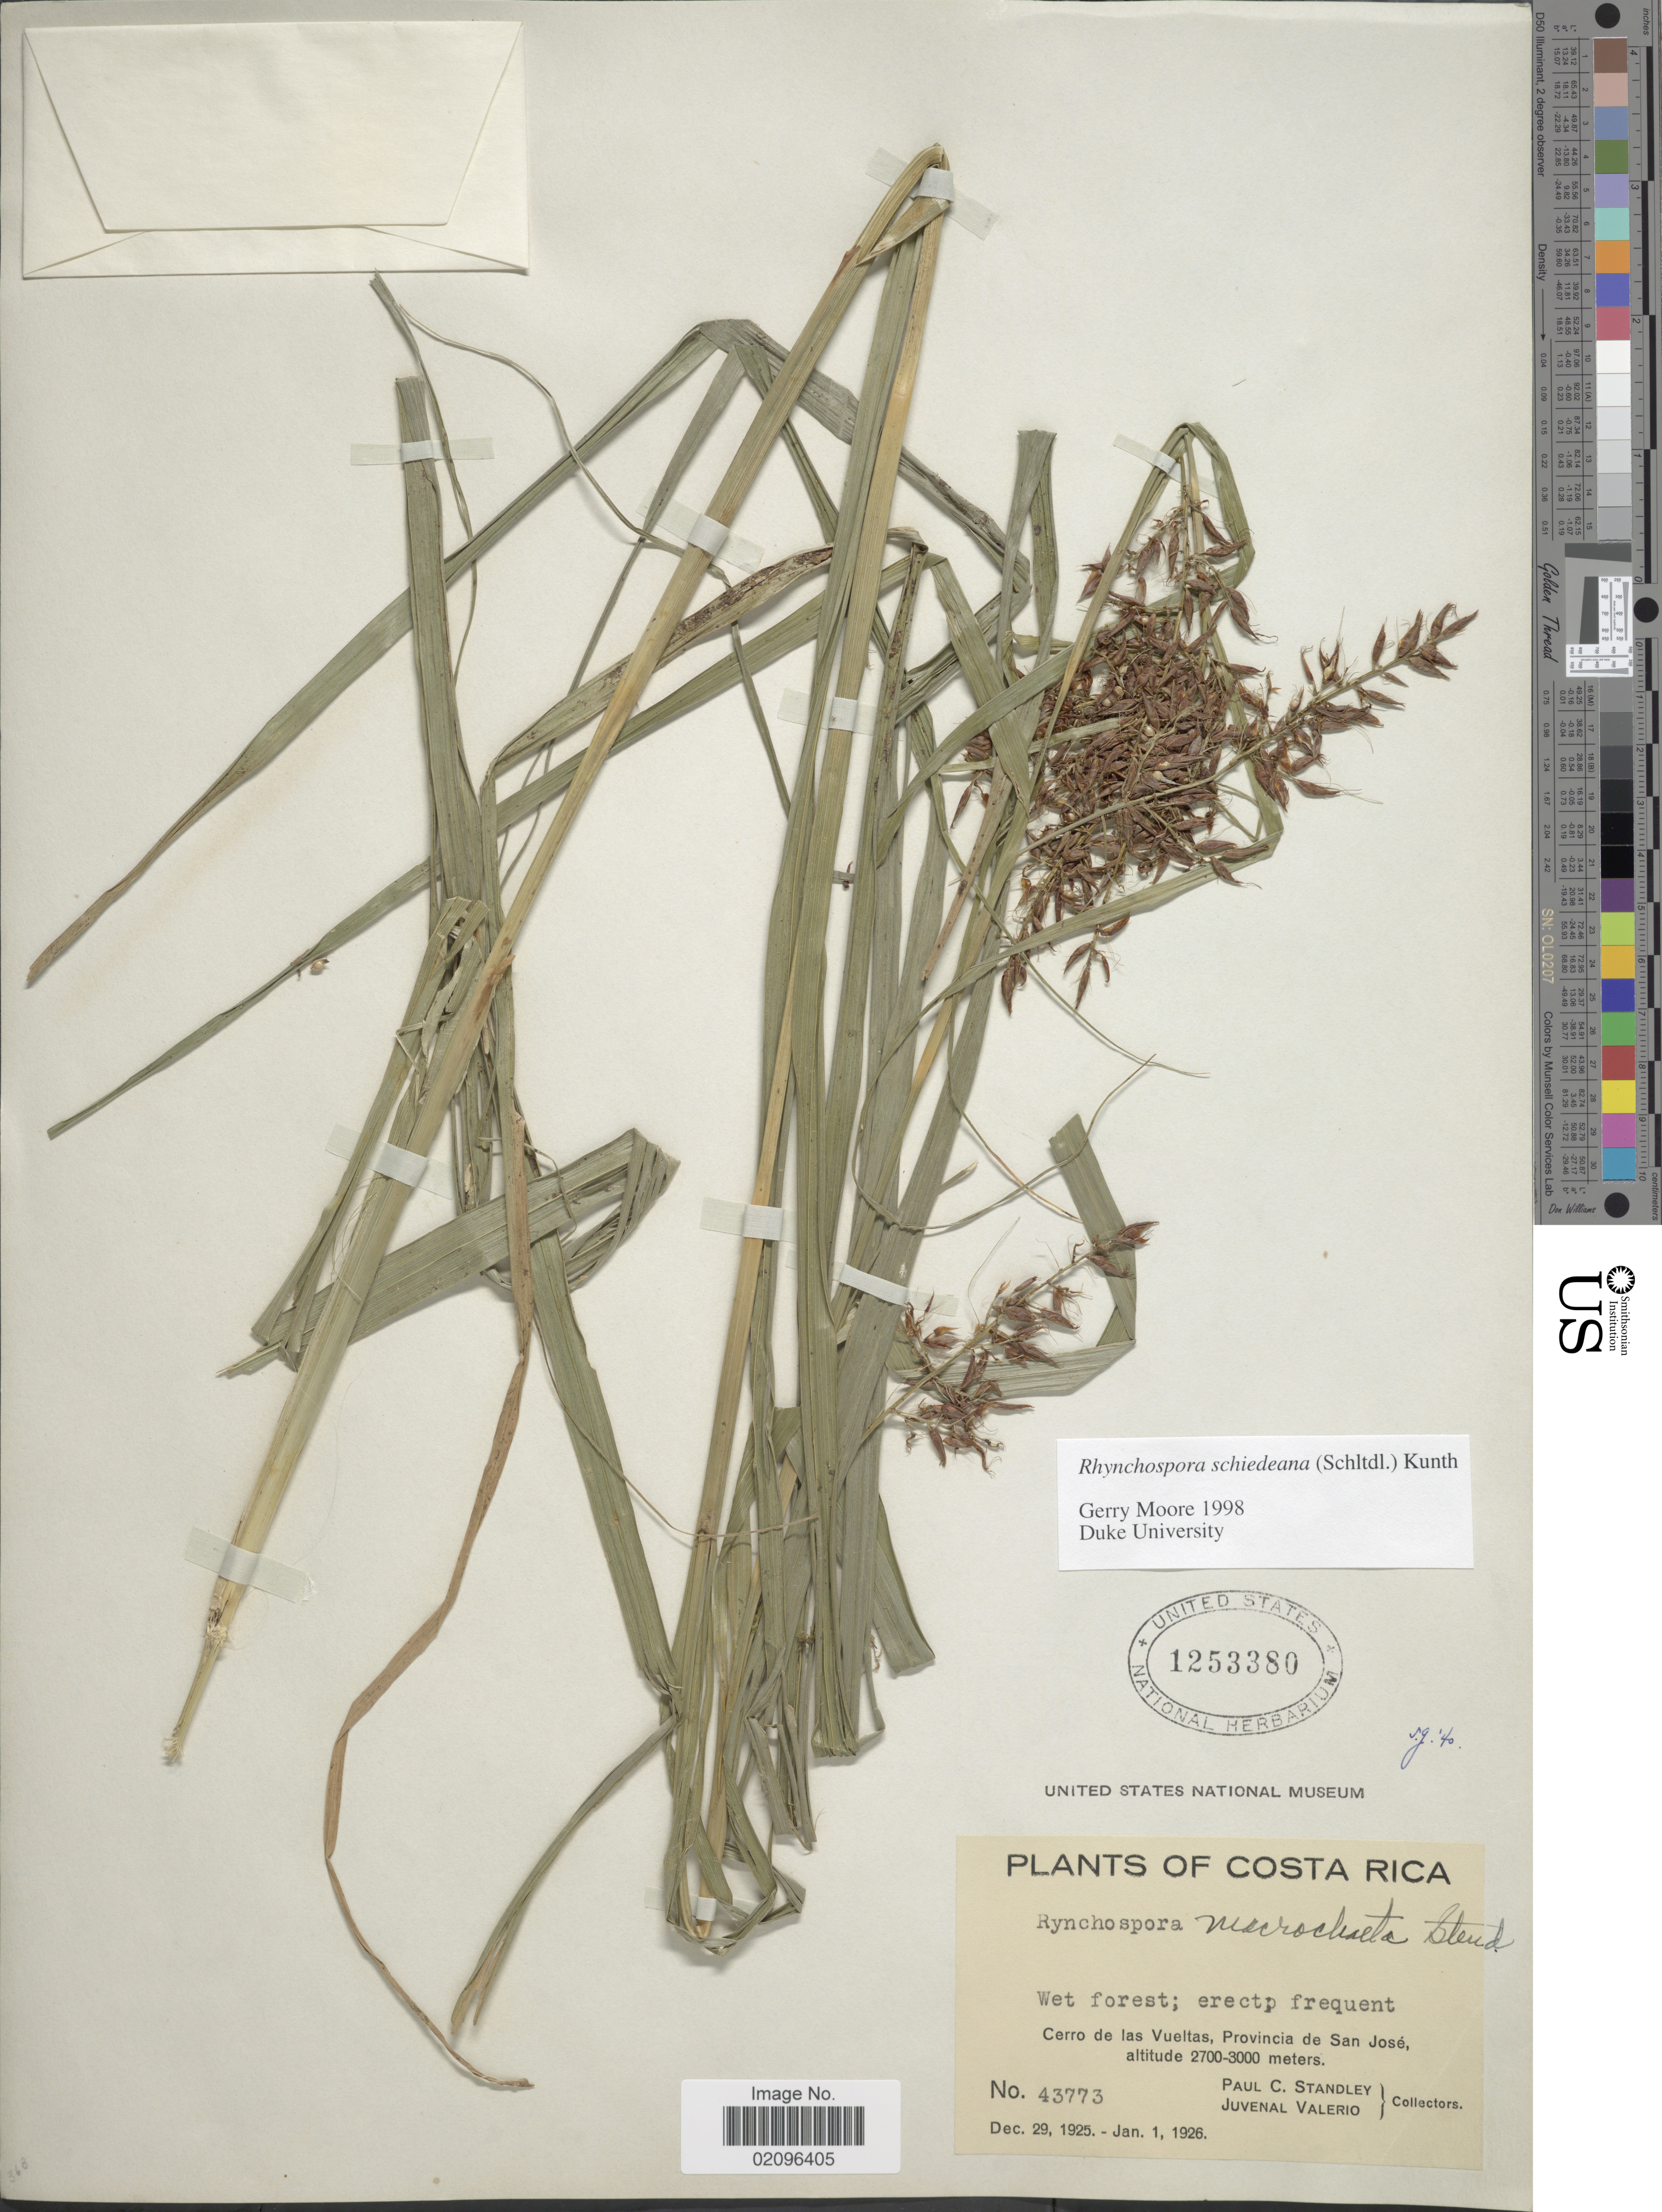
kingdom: Plantae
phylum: Tracheophyta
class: Liliopsida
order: Poales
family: Cyperaceae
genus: Rhynchospora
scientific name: Rhynchospora schiedeana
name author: Kunth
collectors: P. C. Standley & J. Valerio R.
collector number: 43773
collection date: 1925-12-29/1926-01-01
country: Costa Rica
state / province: San José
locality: Wet forest, Cerro de las Vueltas, Provincia de San Jose.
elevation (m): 2700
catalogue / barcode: US 1253380